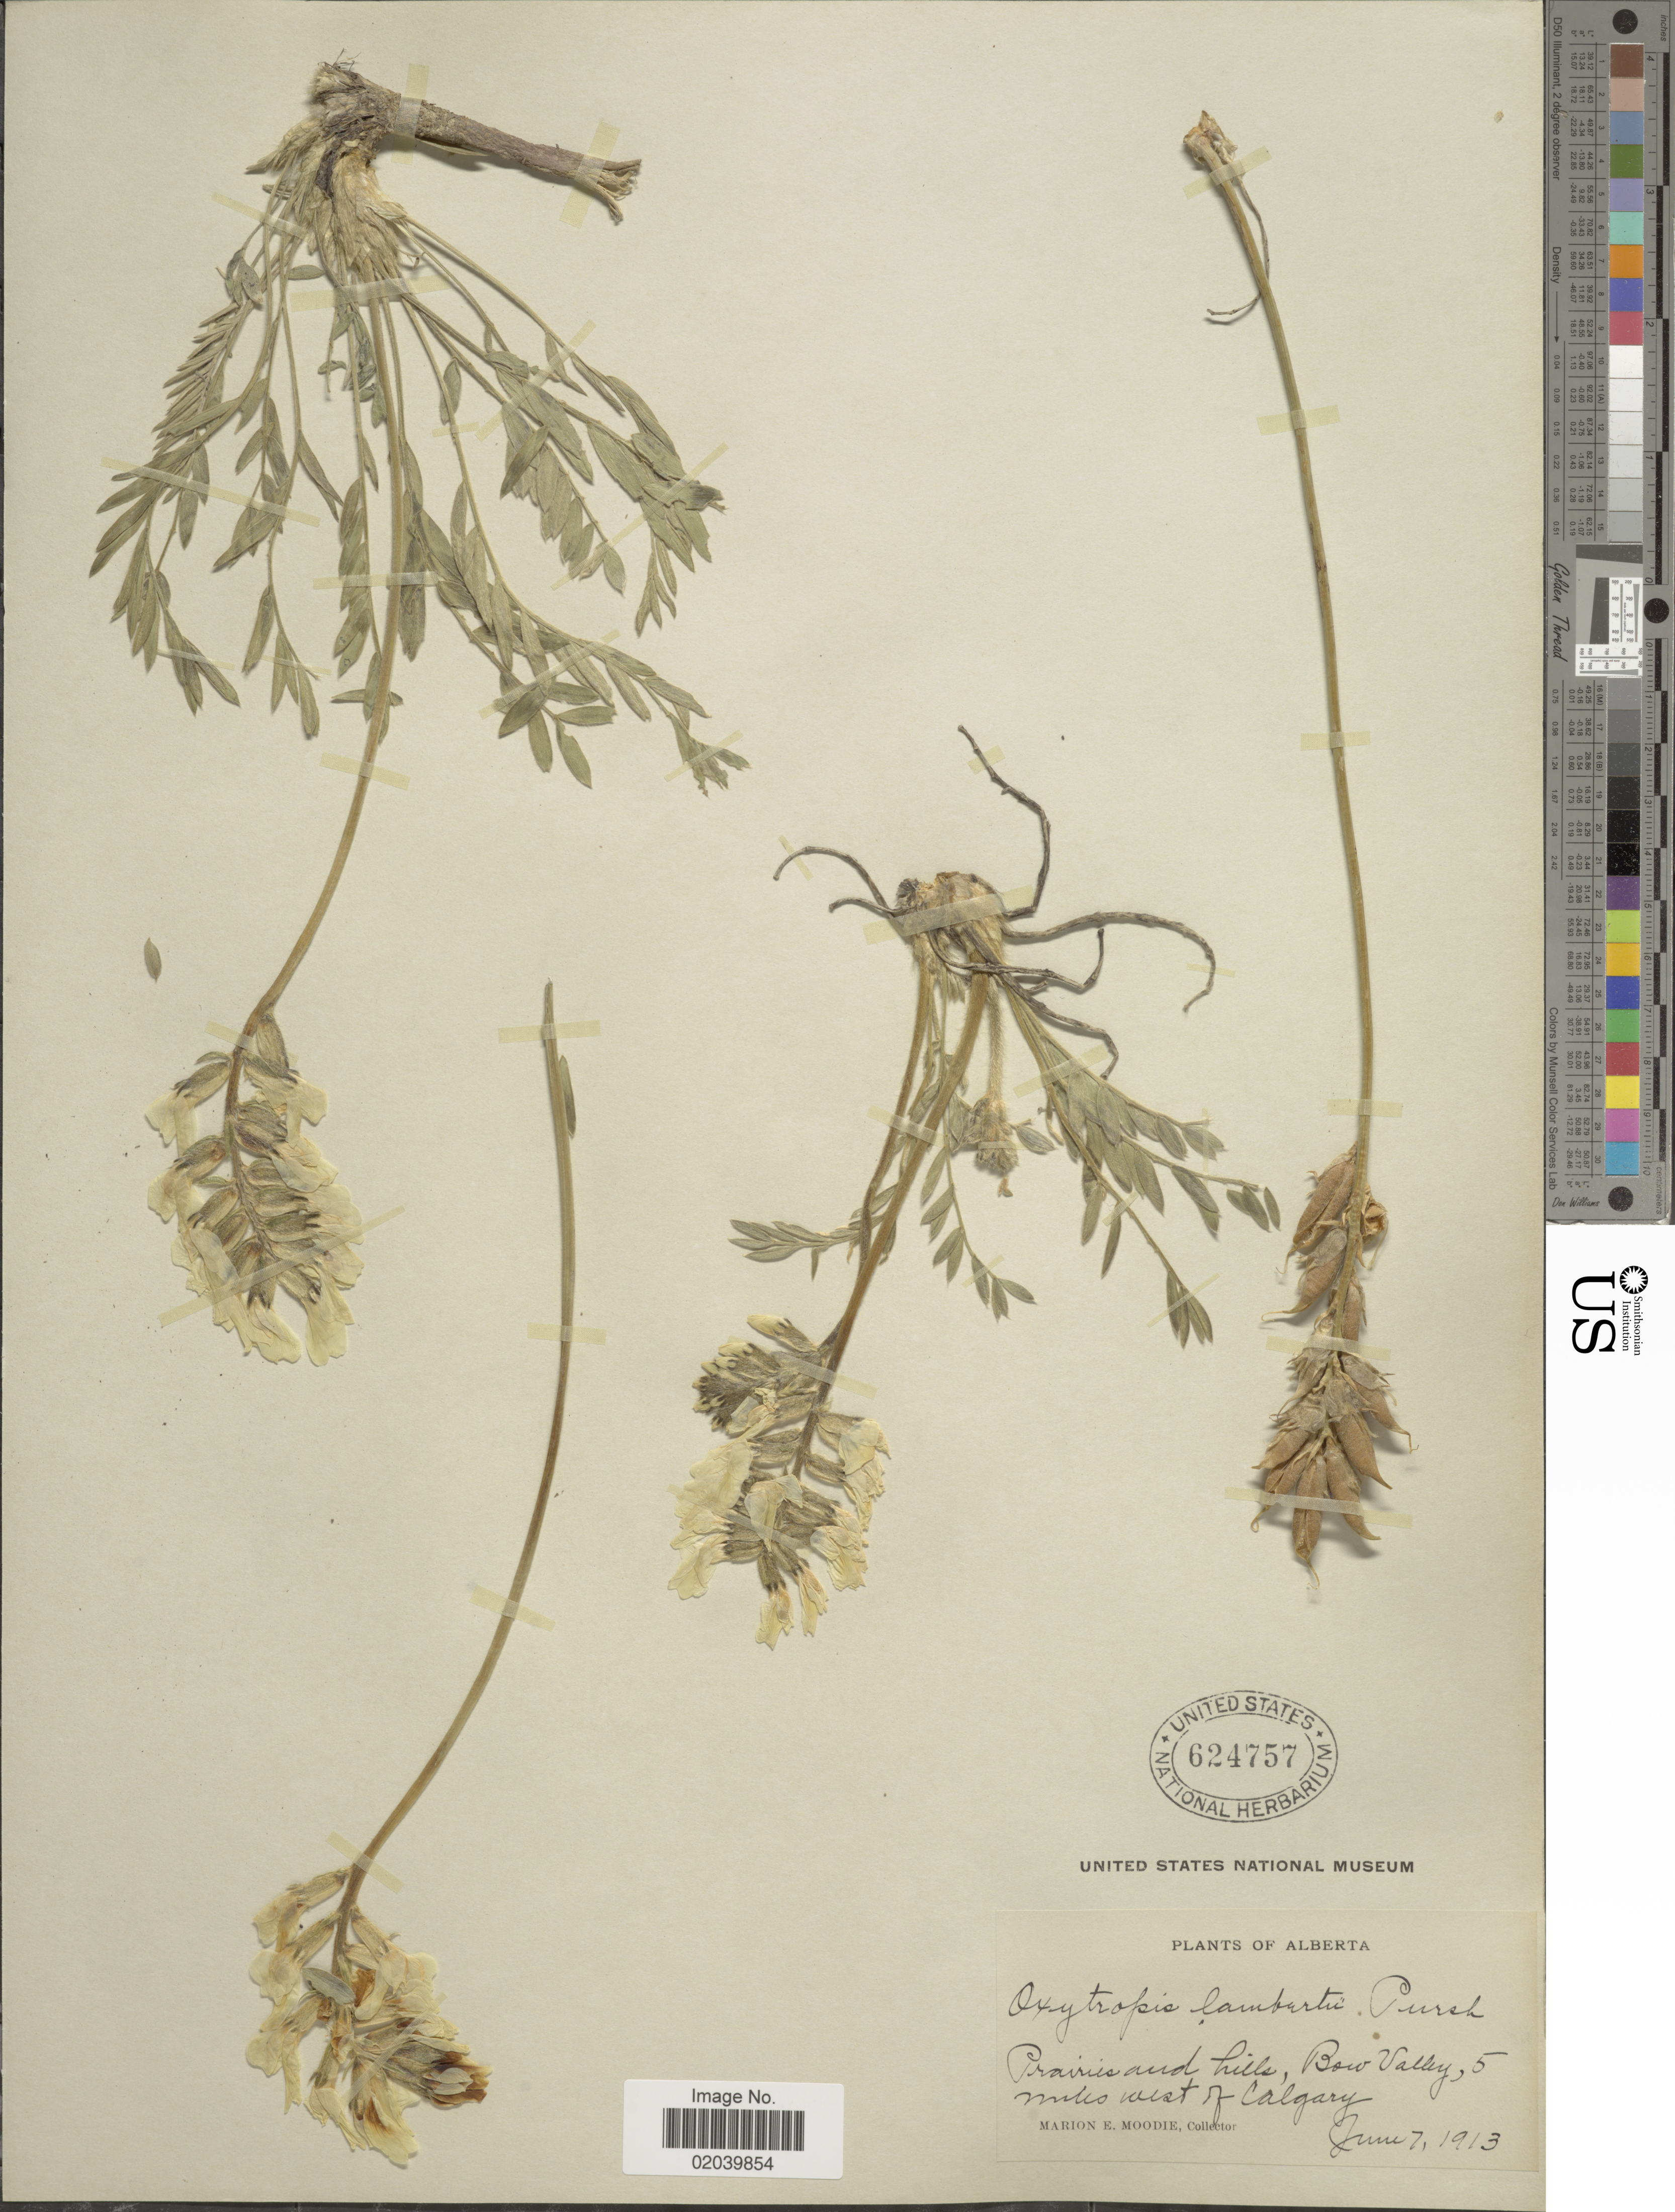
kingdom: Plantae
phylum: Tracheophyta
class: Magnoliopsida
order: Fabales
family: Fabaceae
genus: Oxytropis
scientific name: Oxytropis lambertii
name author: Pursh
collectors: M. E. Moodie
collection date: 1913-06-07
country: Canada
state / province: Alberta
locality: Prairies and hills, Bow Valley, 5 miles west of Calgary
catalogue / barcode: US 624757